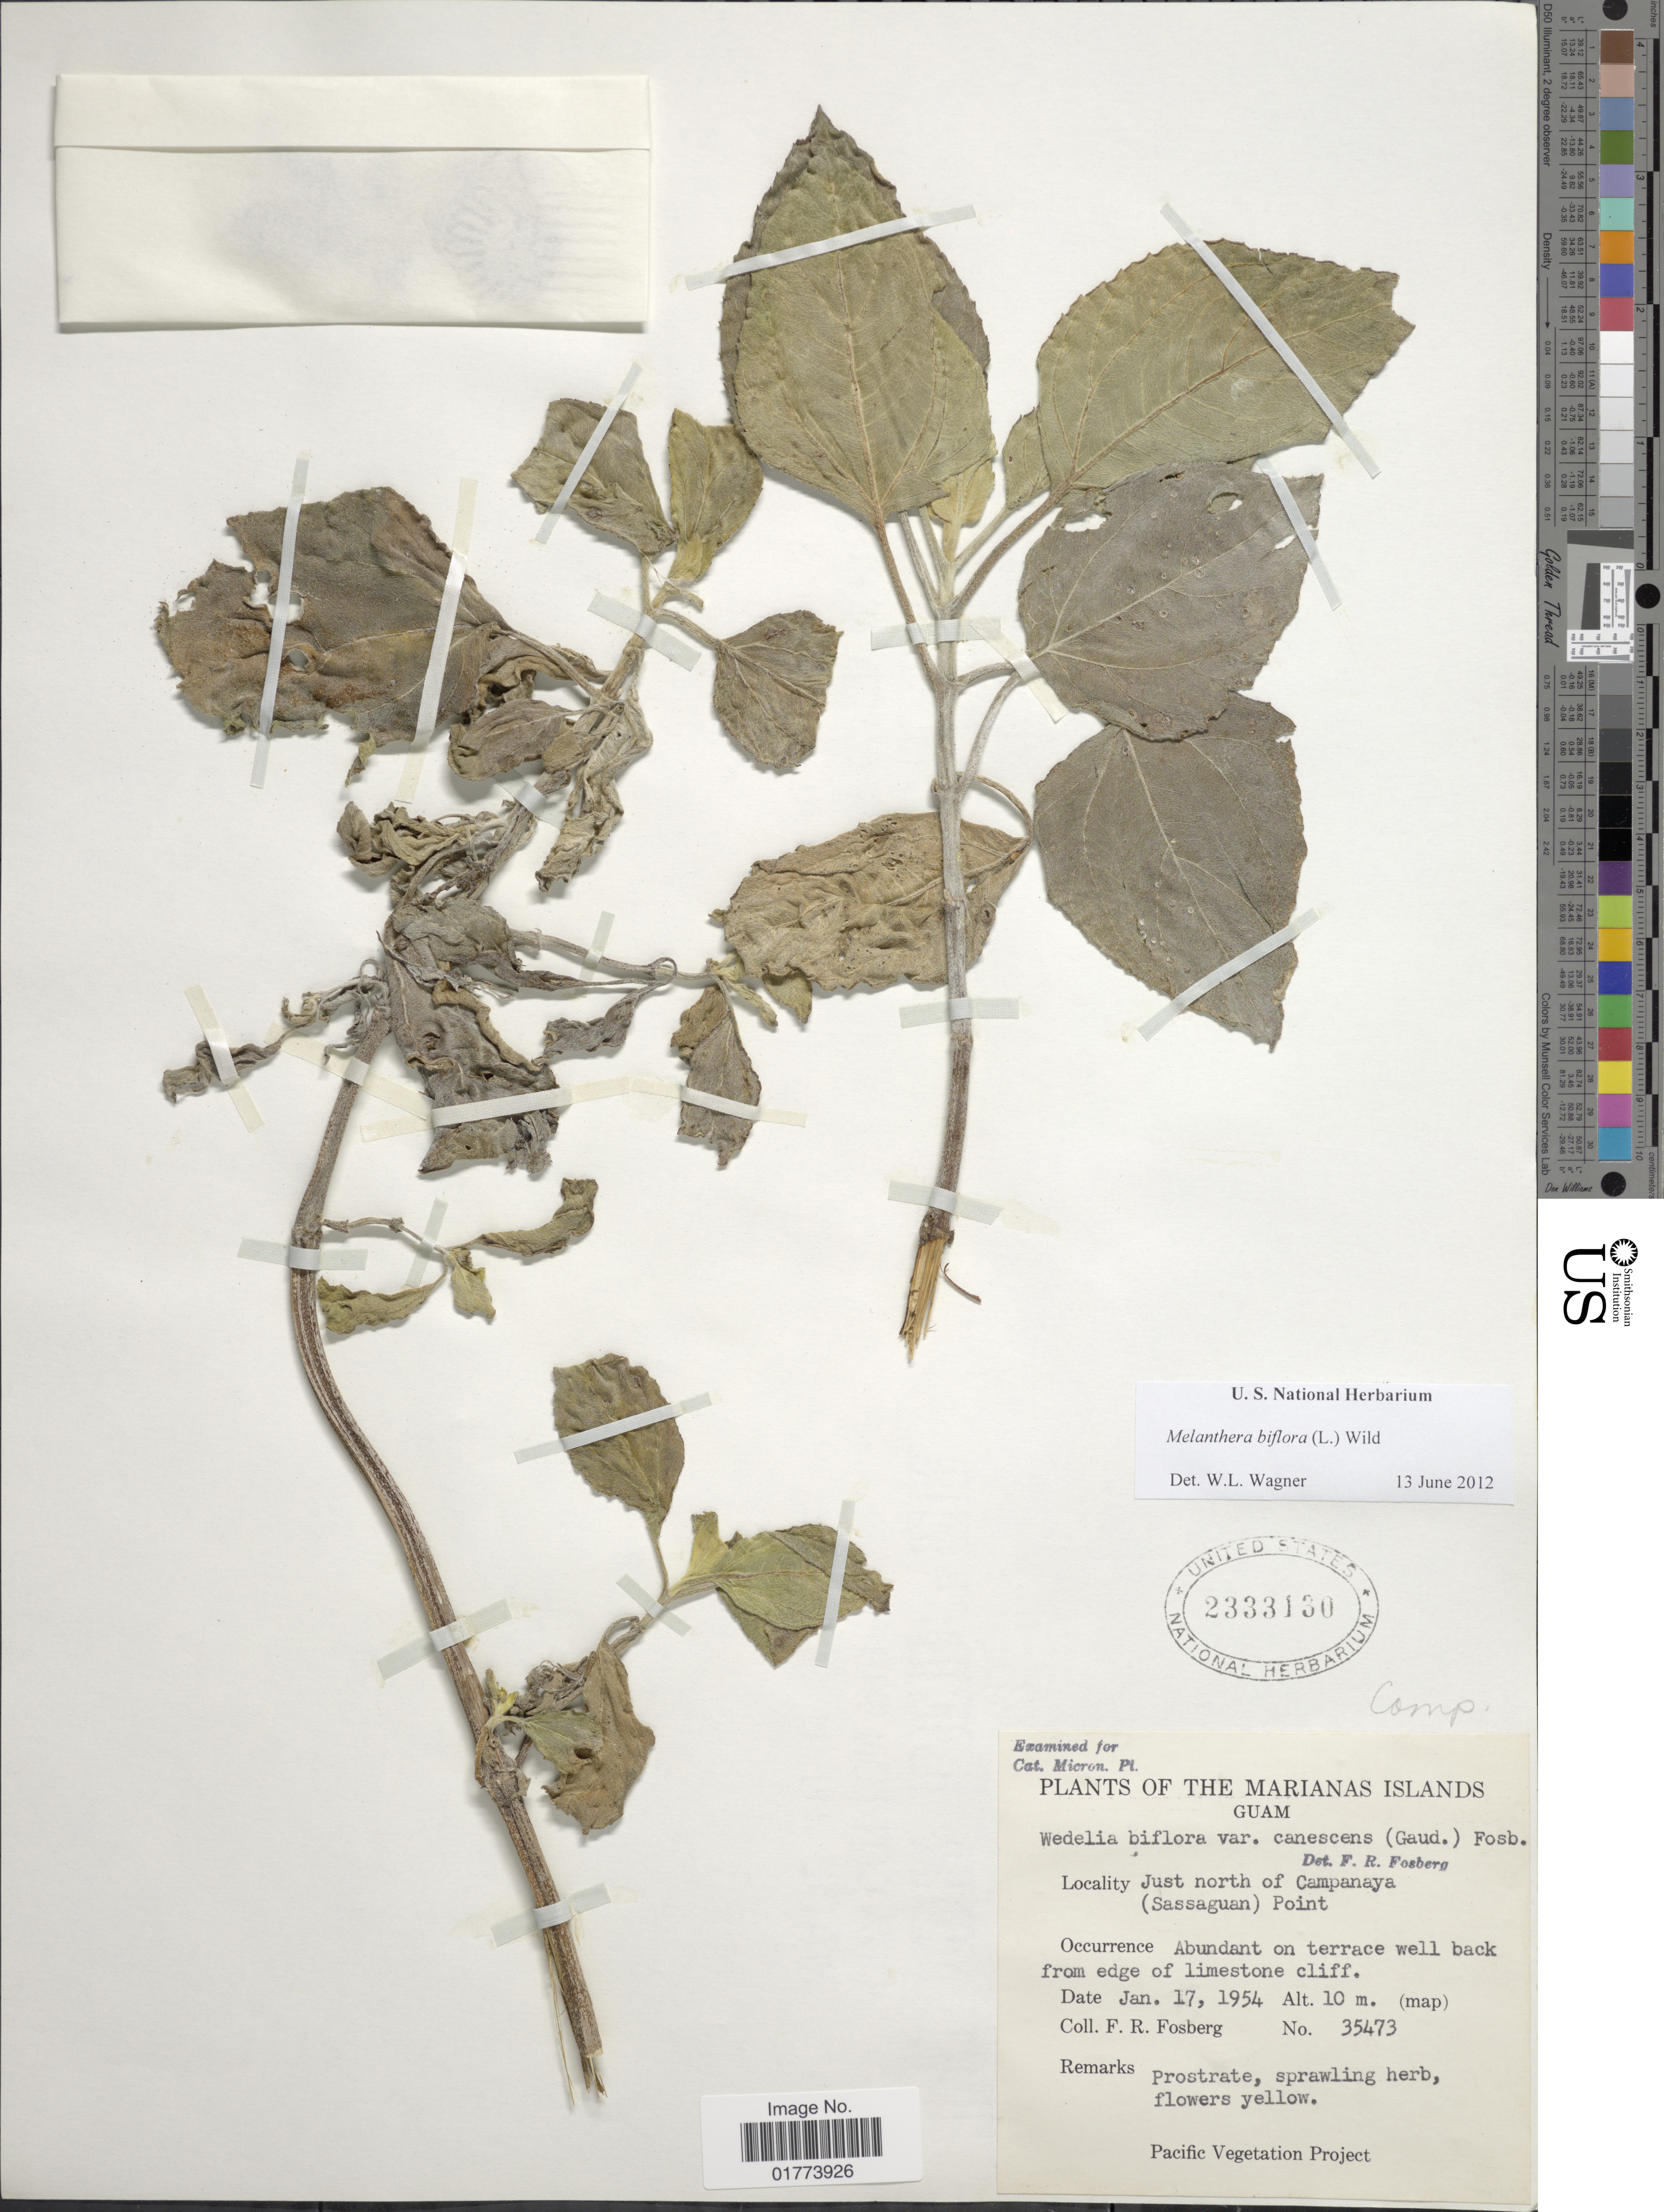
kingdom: Plantae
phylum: Tracheophyta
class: Magnoliopsida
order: Asterales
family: Asteraceae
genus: Wollastonia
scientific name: Wollastonia uniflora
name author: (Willd.) Orchard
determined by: Wagner, W. L., (BOT), Smithsonian Institution - National Museum of Natural History (UNITED STATES)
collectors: F. R. Fosberg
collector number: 35473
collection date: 1954-01-17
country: Guam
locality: Marianas Islands, Guam, just north of Campanaya (Sassaguan) Point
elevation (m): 10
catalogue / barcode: US 2333130